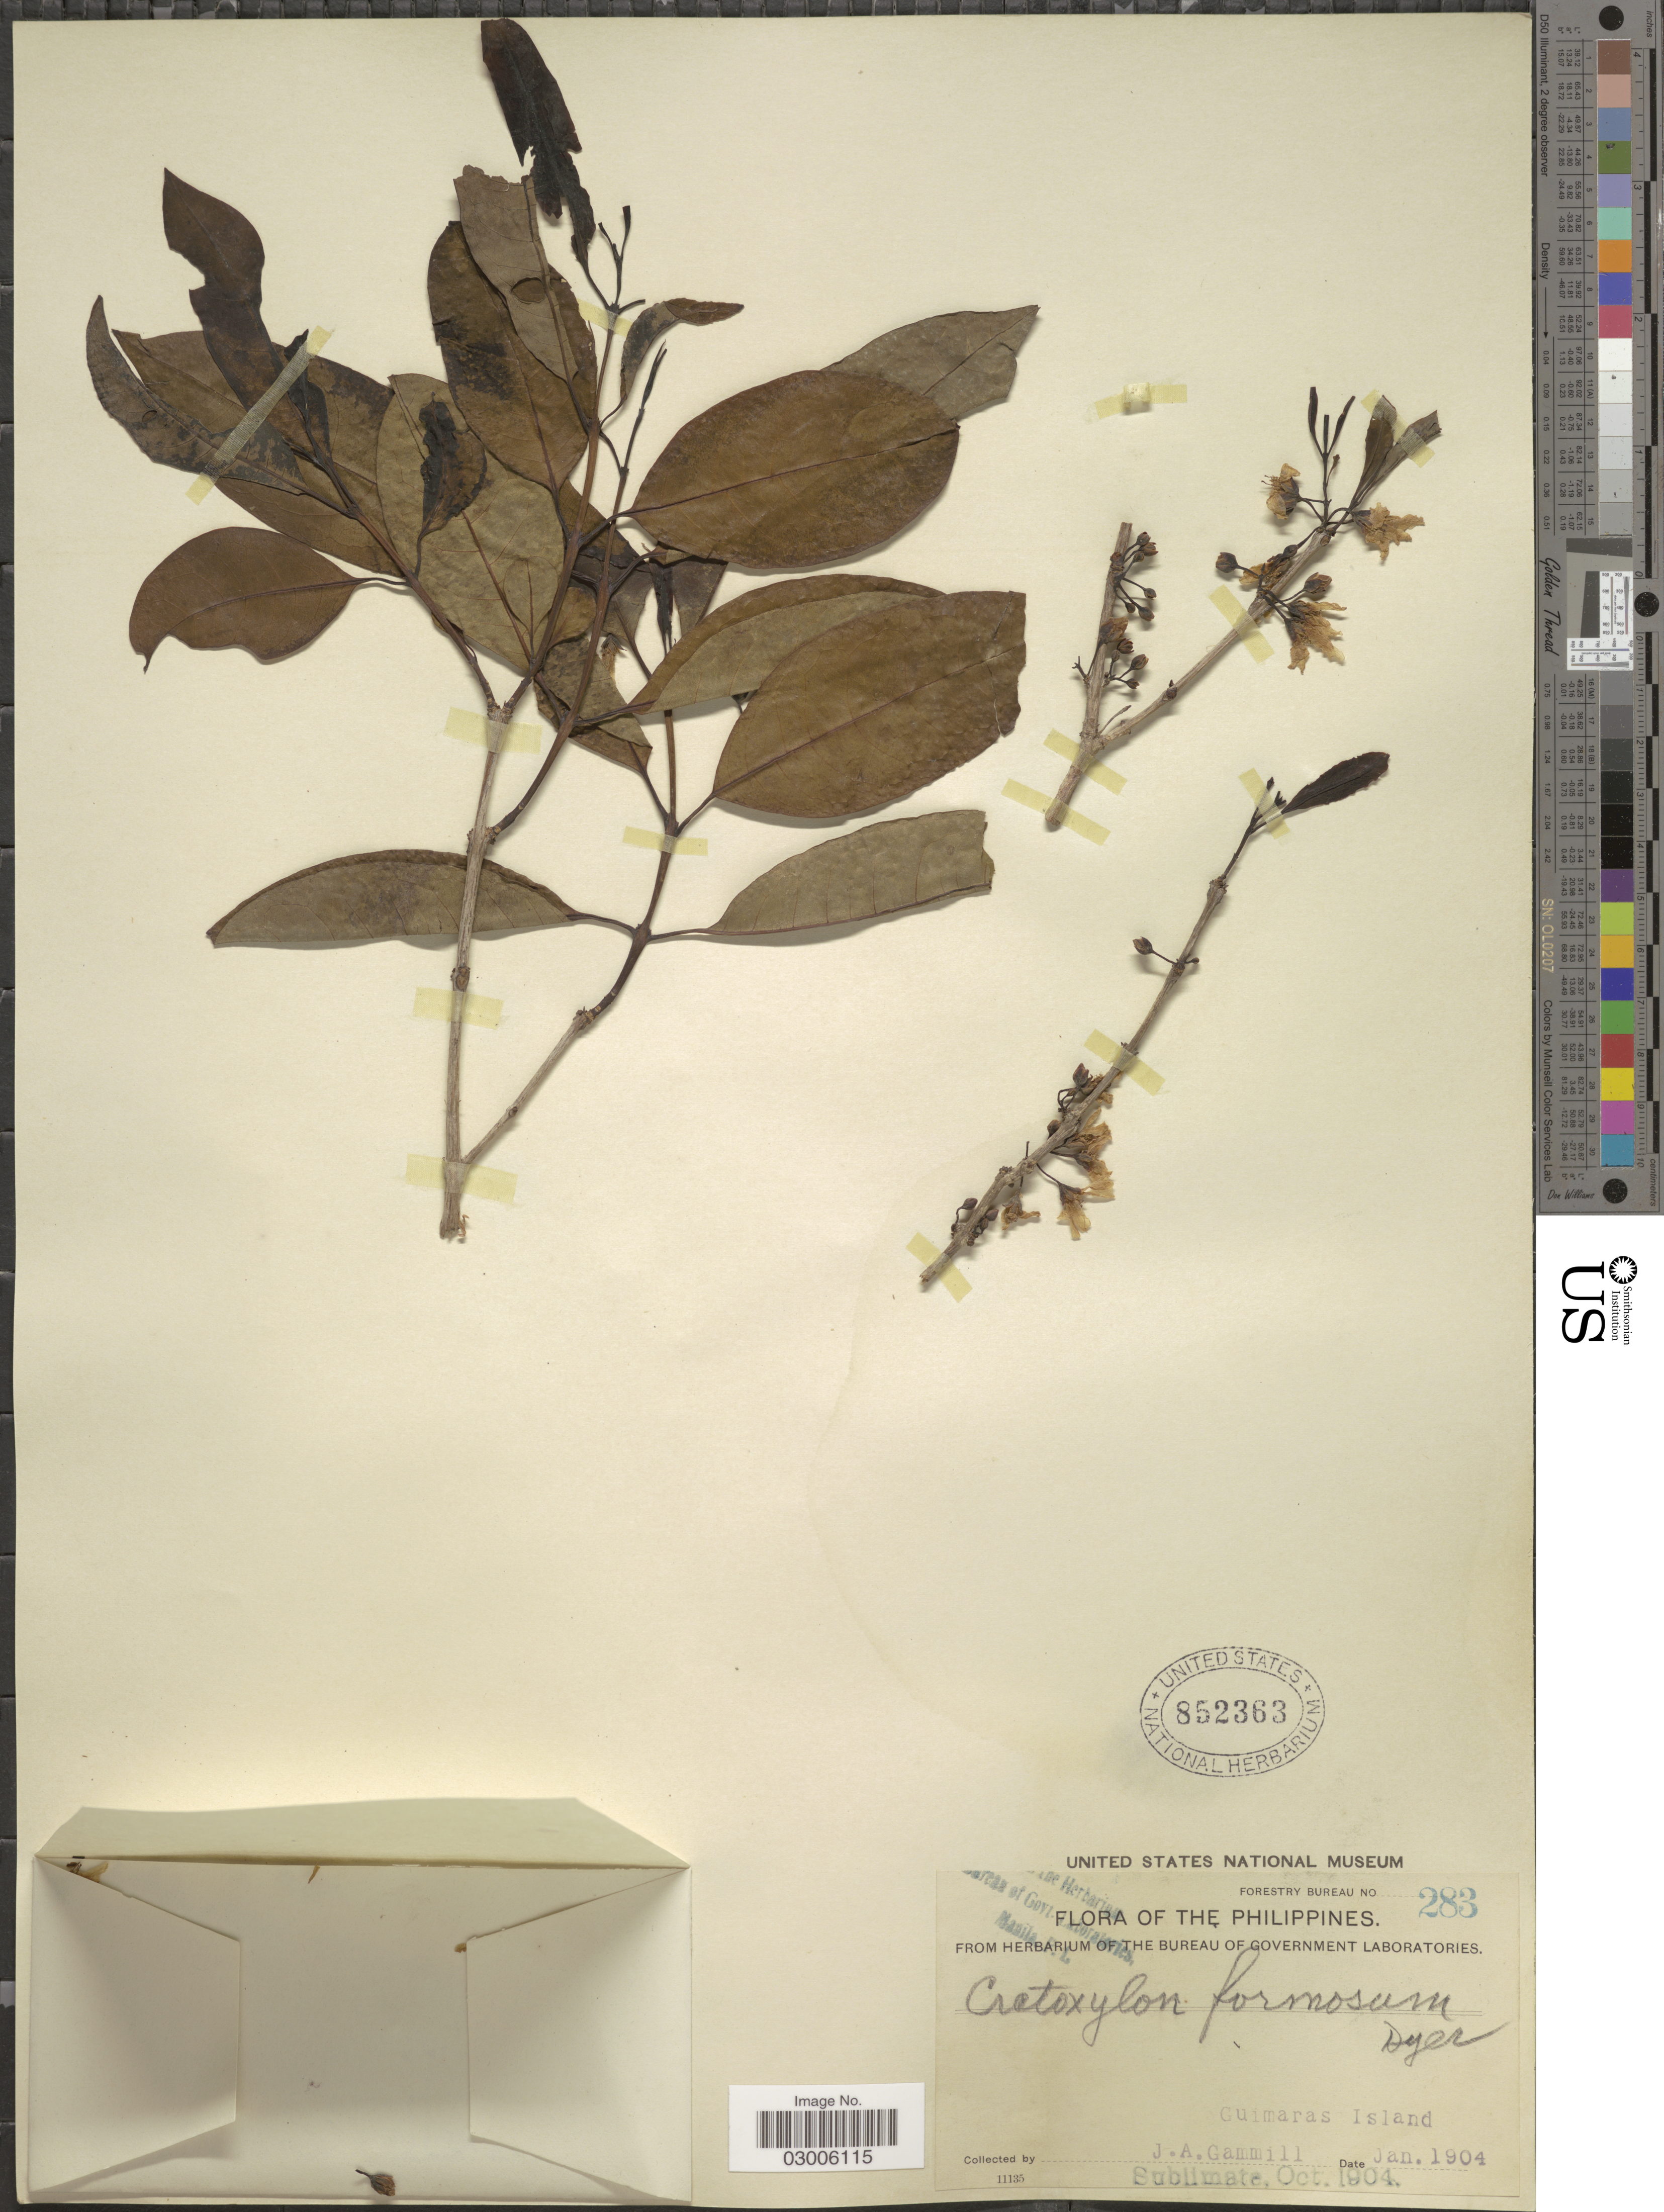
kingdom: Plantae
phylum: Tracheophyta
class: Magnoliopsida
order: Malpighiales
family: Hypericaceae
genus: Cratoxylum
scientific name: Cratoxylum cochinchinense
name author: (Lour.) Blume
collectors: J. Gammill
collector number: Forestry Bureau 283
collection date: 1904-01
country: Philippines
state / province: Western Visayas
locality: Guimaras Island.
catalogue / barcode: US 852363